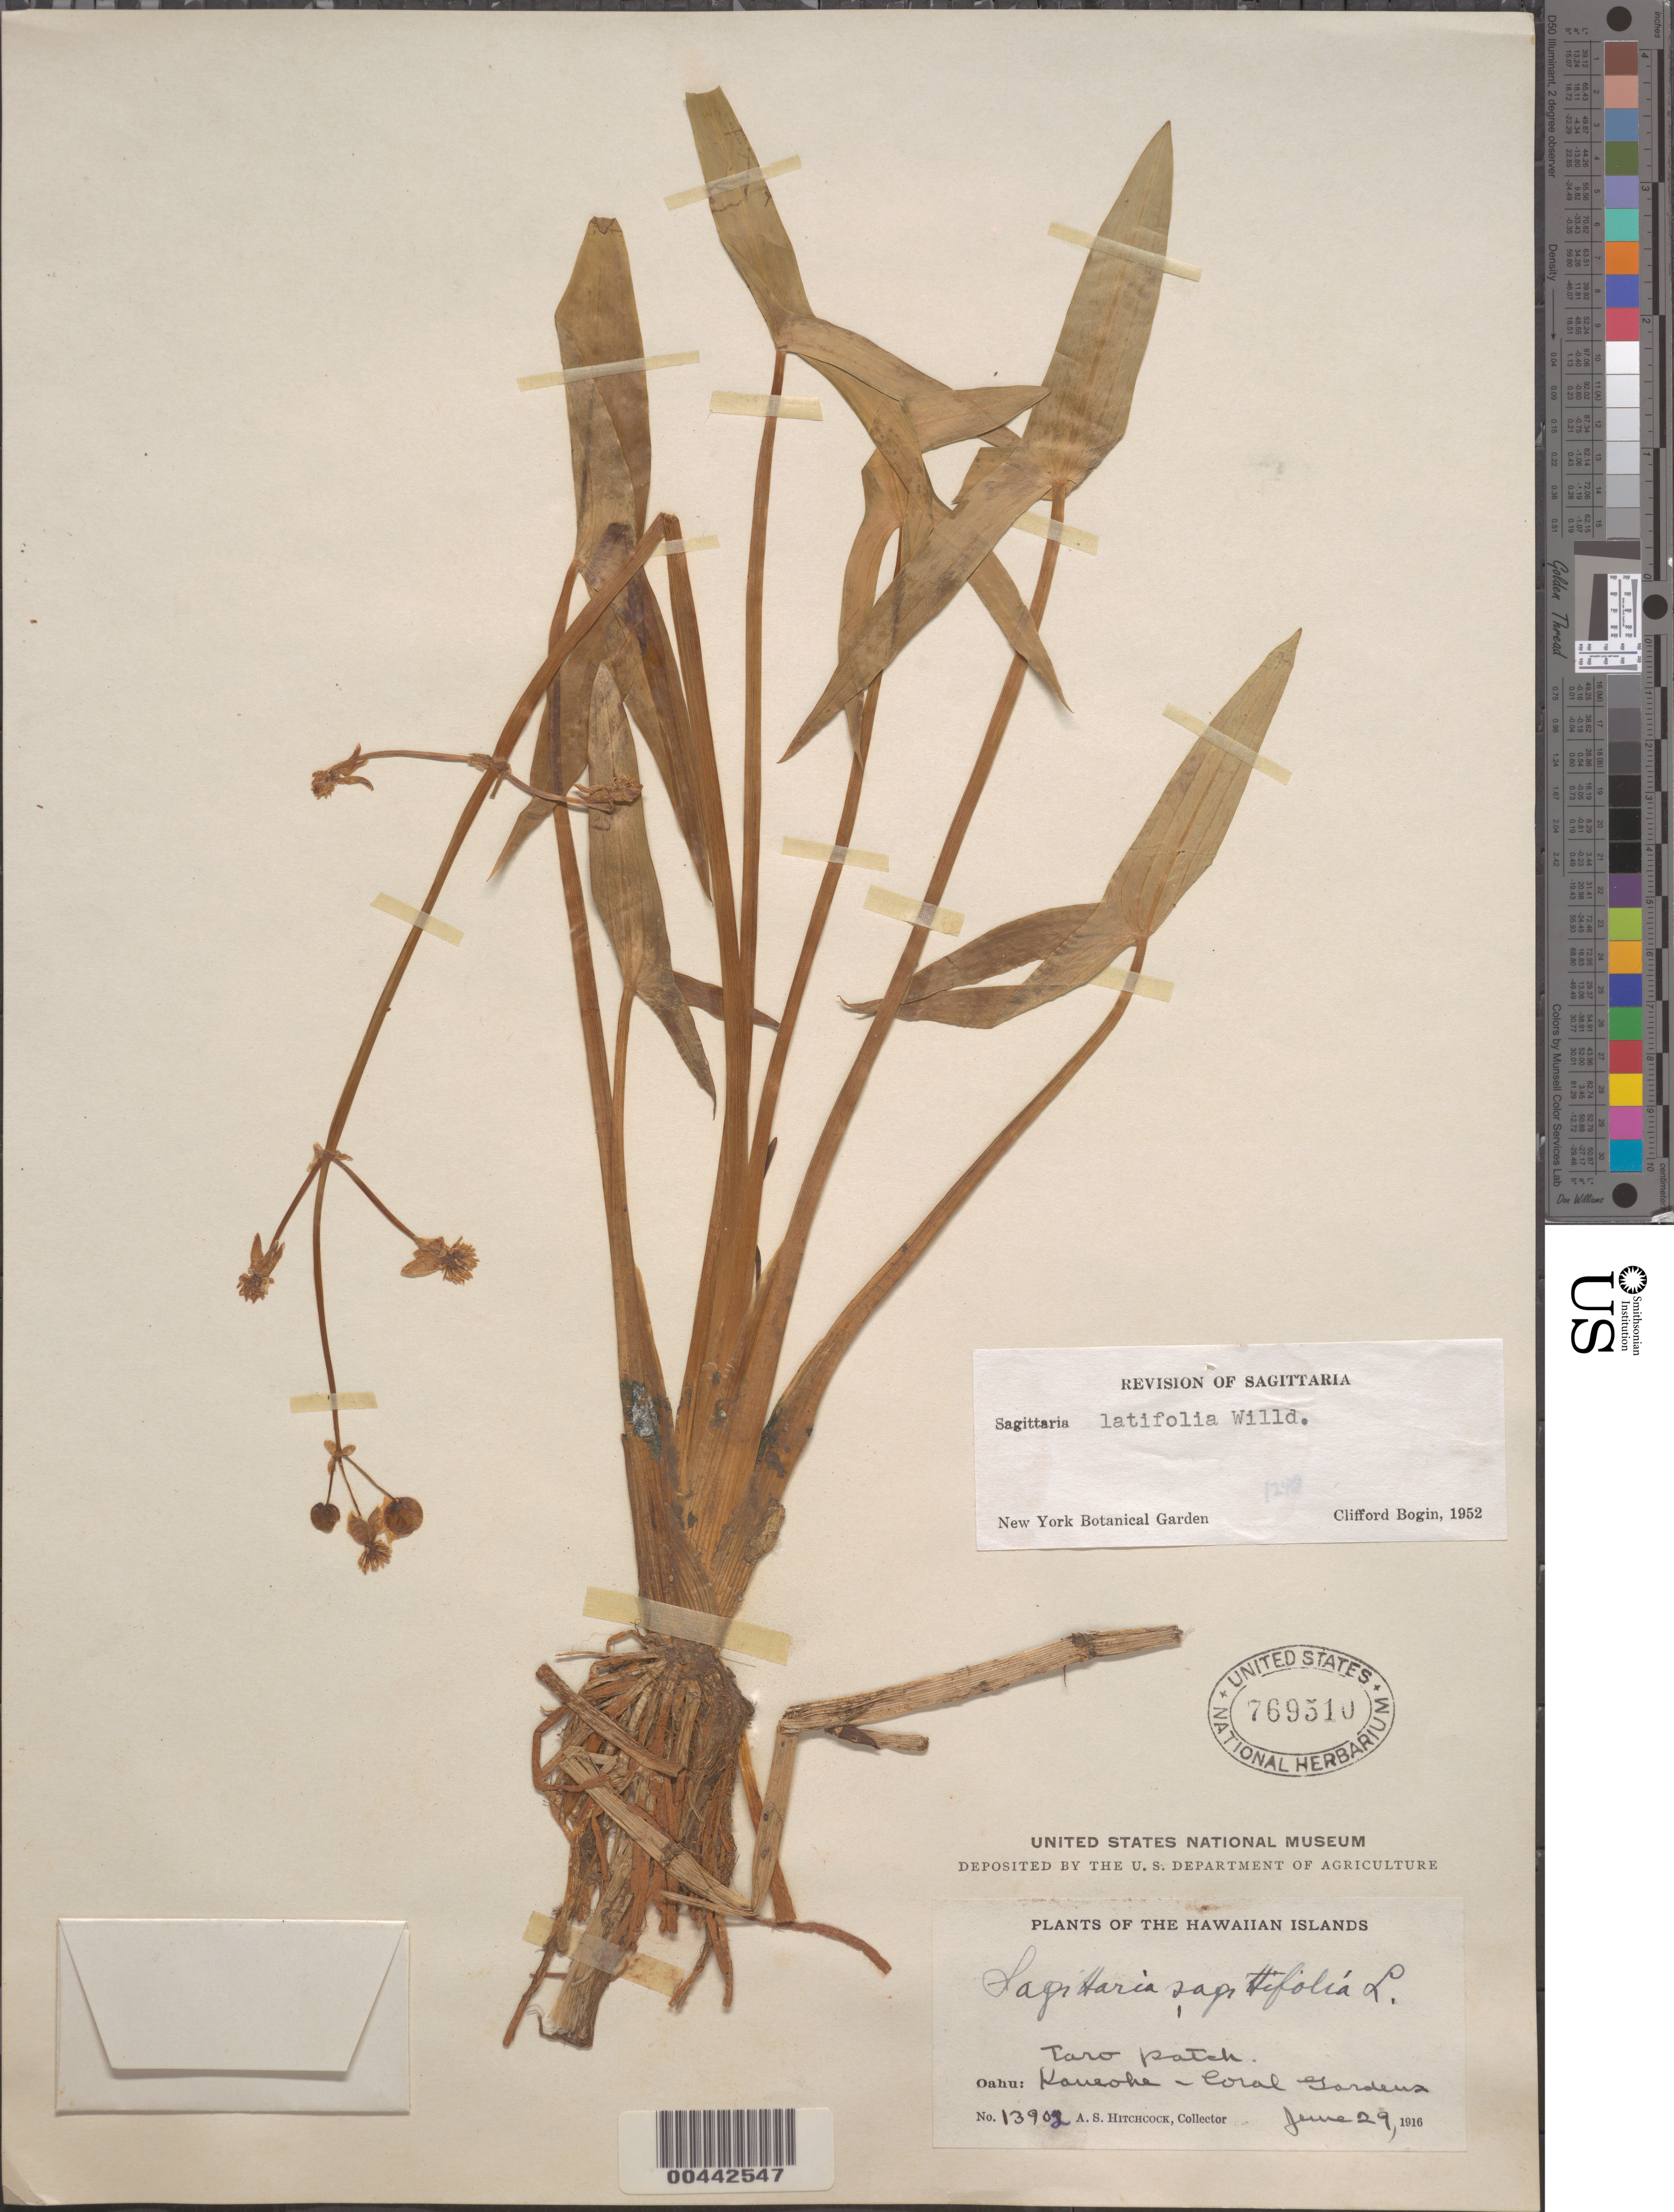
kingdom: Plantae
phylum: Tracheophyta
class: Liliopsida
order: Alismatales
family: Alismataceae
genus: Sagittaria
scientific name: Sagittaria latifolia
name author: Willd.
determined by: Bogin, C.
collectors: A. S. Hitchcock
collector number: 13902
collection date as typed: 29 Jun 1916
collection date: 1916-06-29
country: United States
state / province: Hawaii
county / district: Honolulu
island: Oahu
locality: Kaneohe - Coral Gardens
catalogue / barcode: US 769510